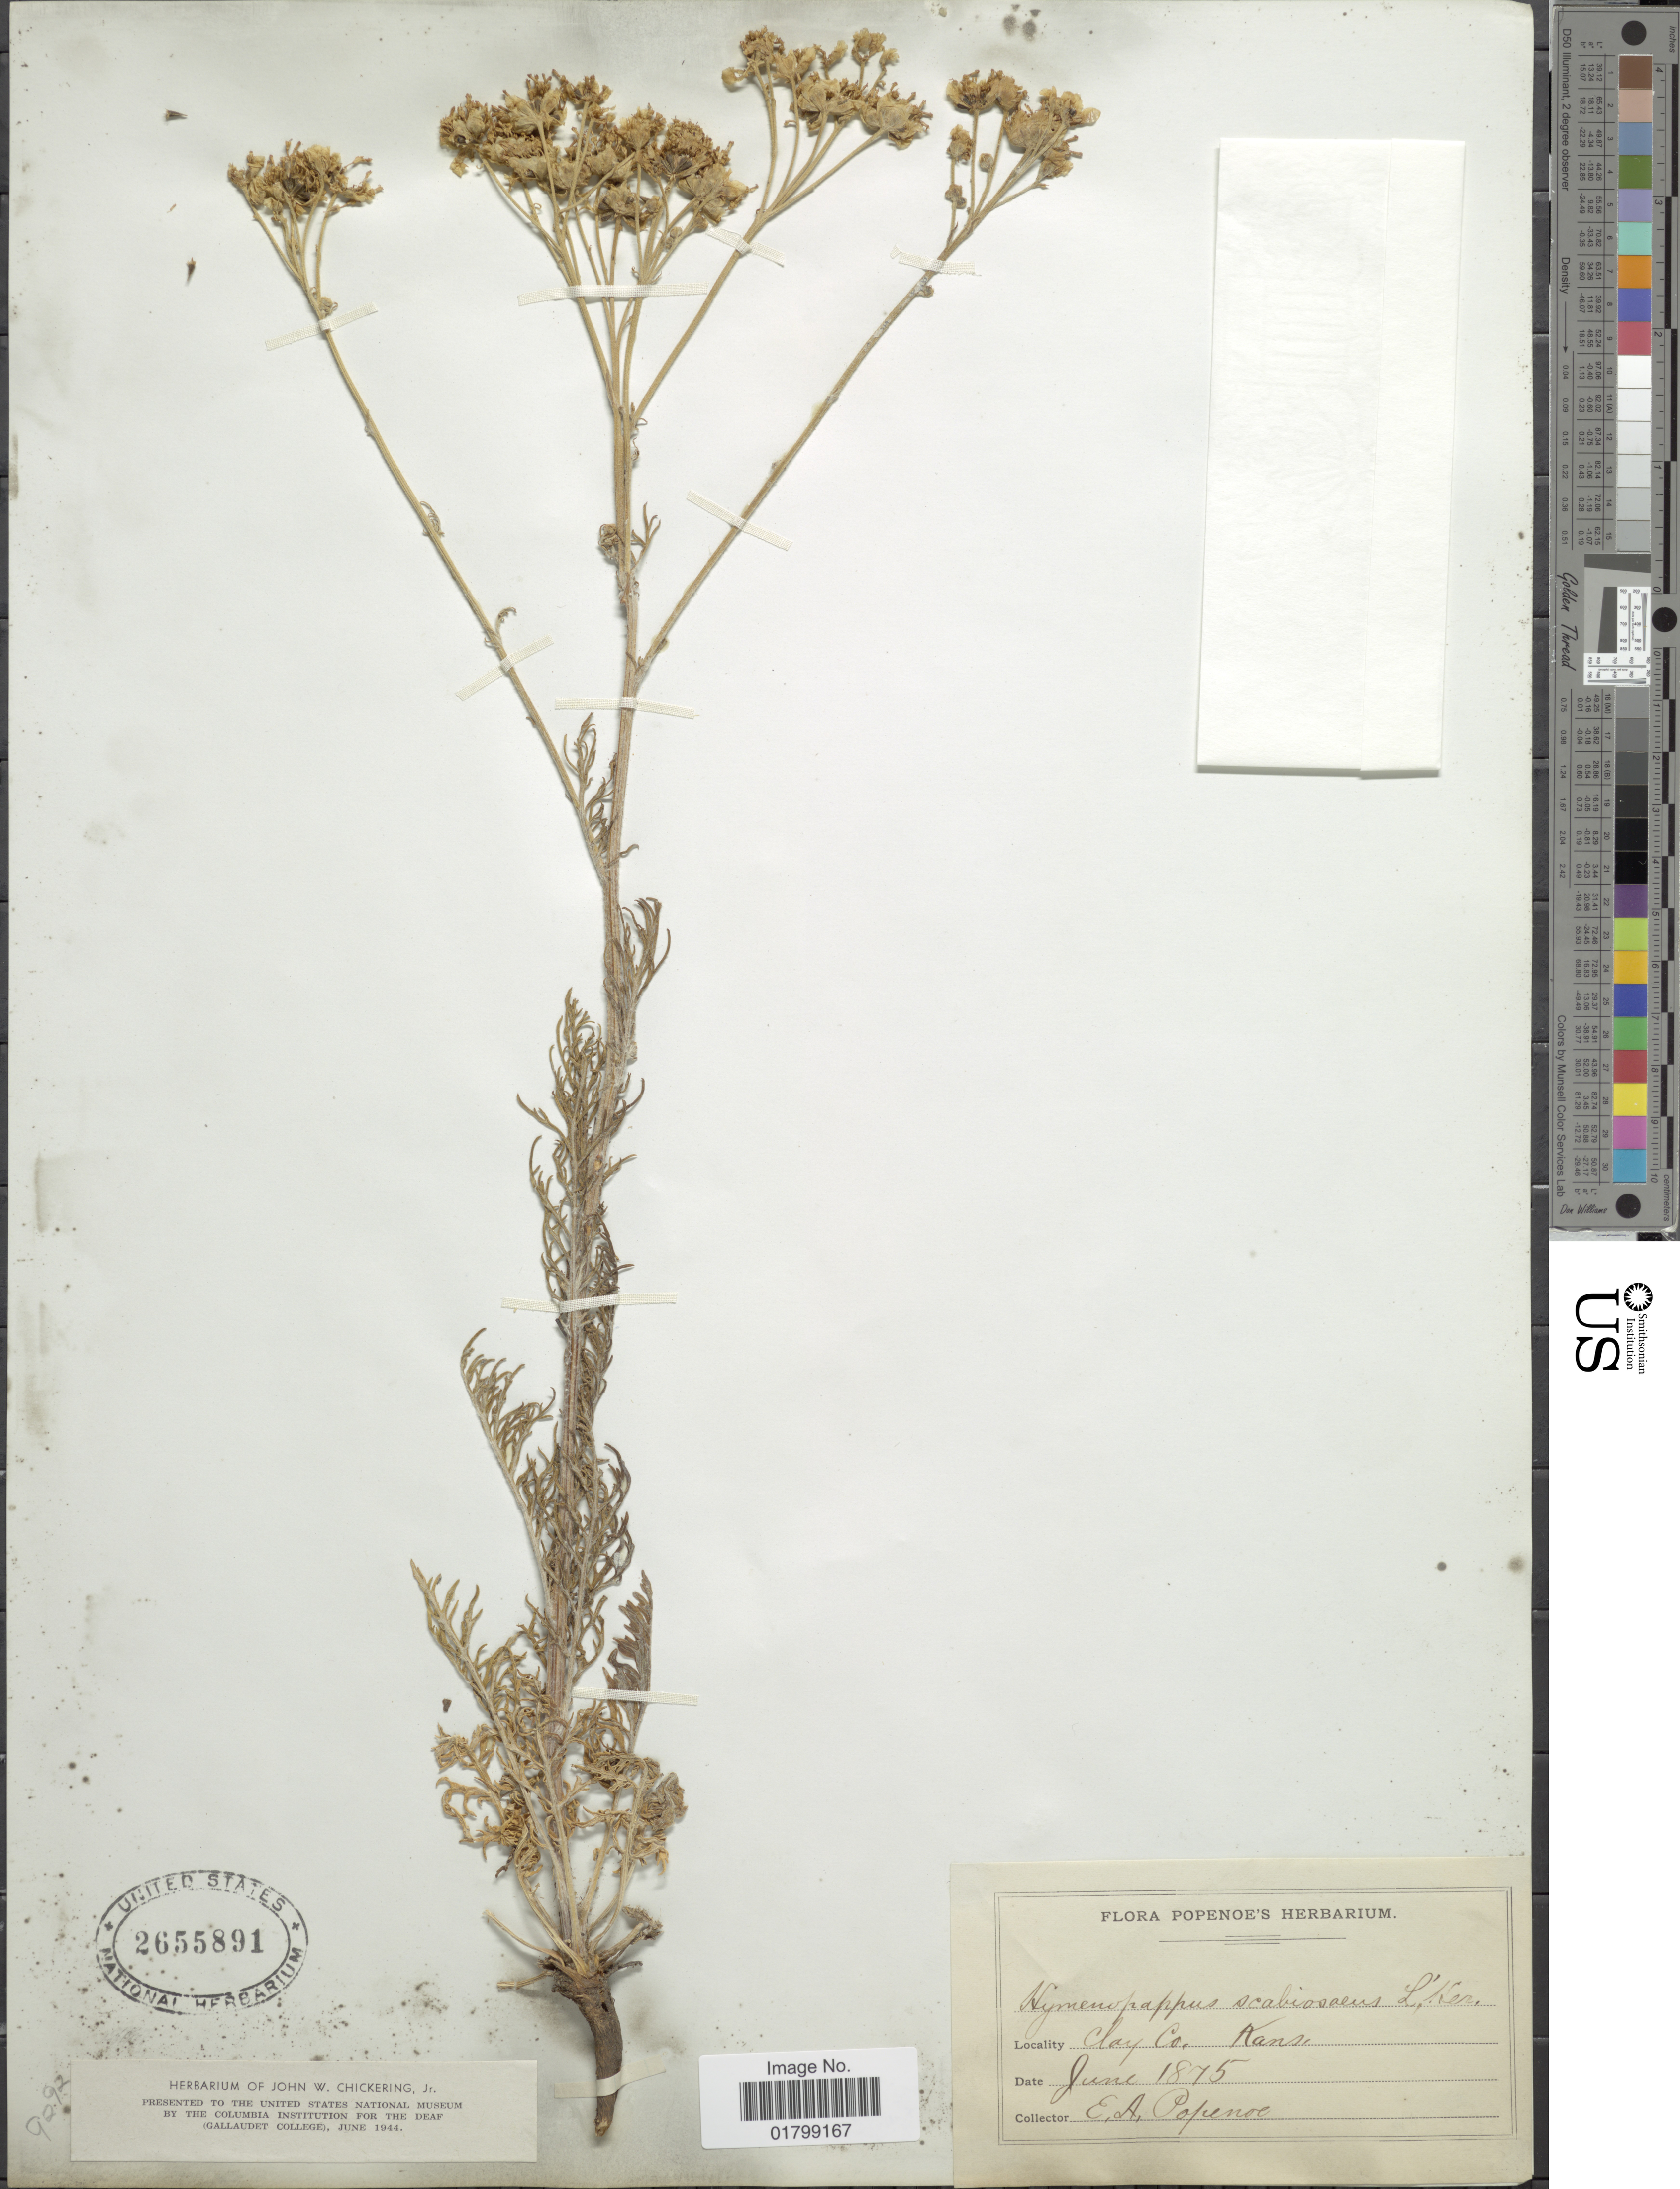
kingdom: Plantae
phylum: Tracheophyta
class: Magnoliopsida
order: Asterales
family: Asteraceae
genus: Hymenopappus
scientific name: Hymenopappus scabiosaeus var. scabiosaeus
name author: L'Hér.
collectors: E. A. Popenoe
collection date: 1875-06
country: United States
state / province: Kansas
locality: Clay Co. Kans.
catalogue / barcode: US 2655891